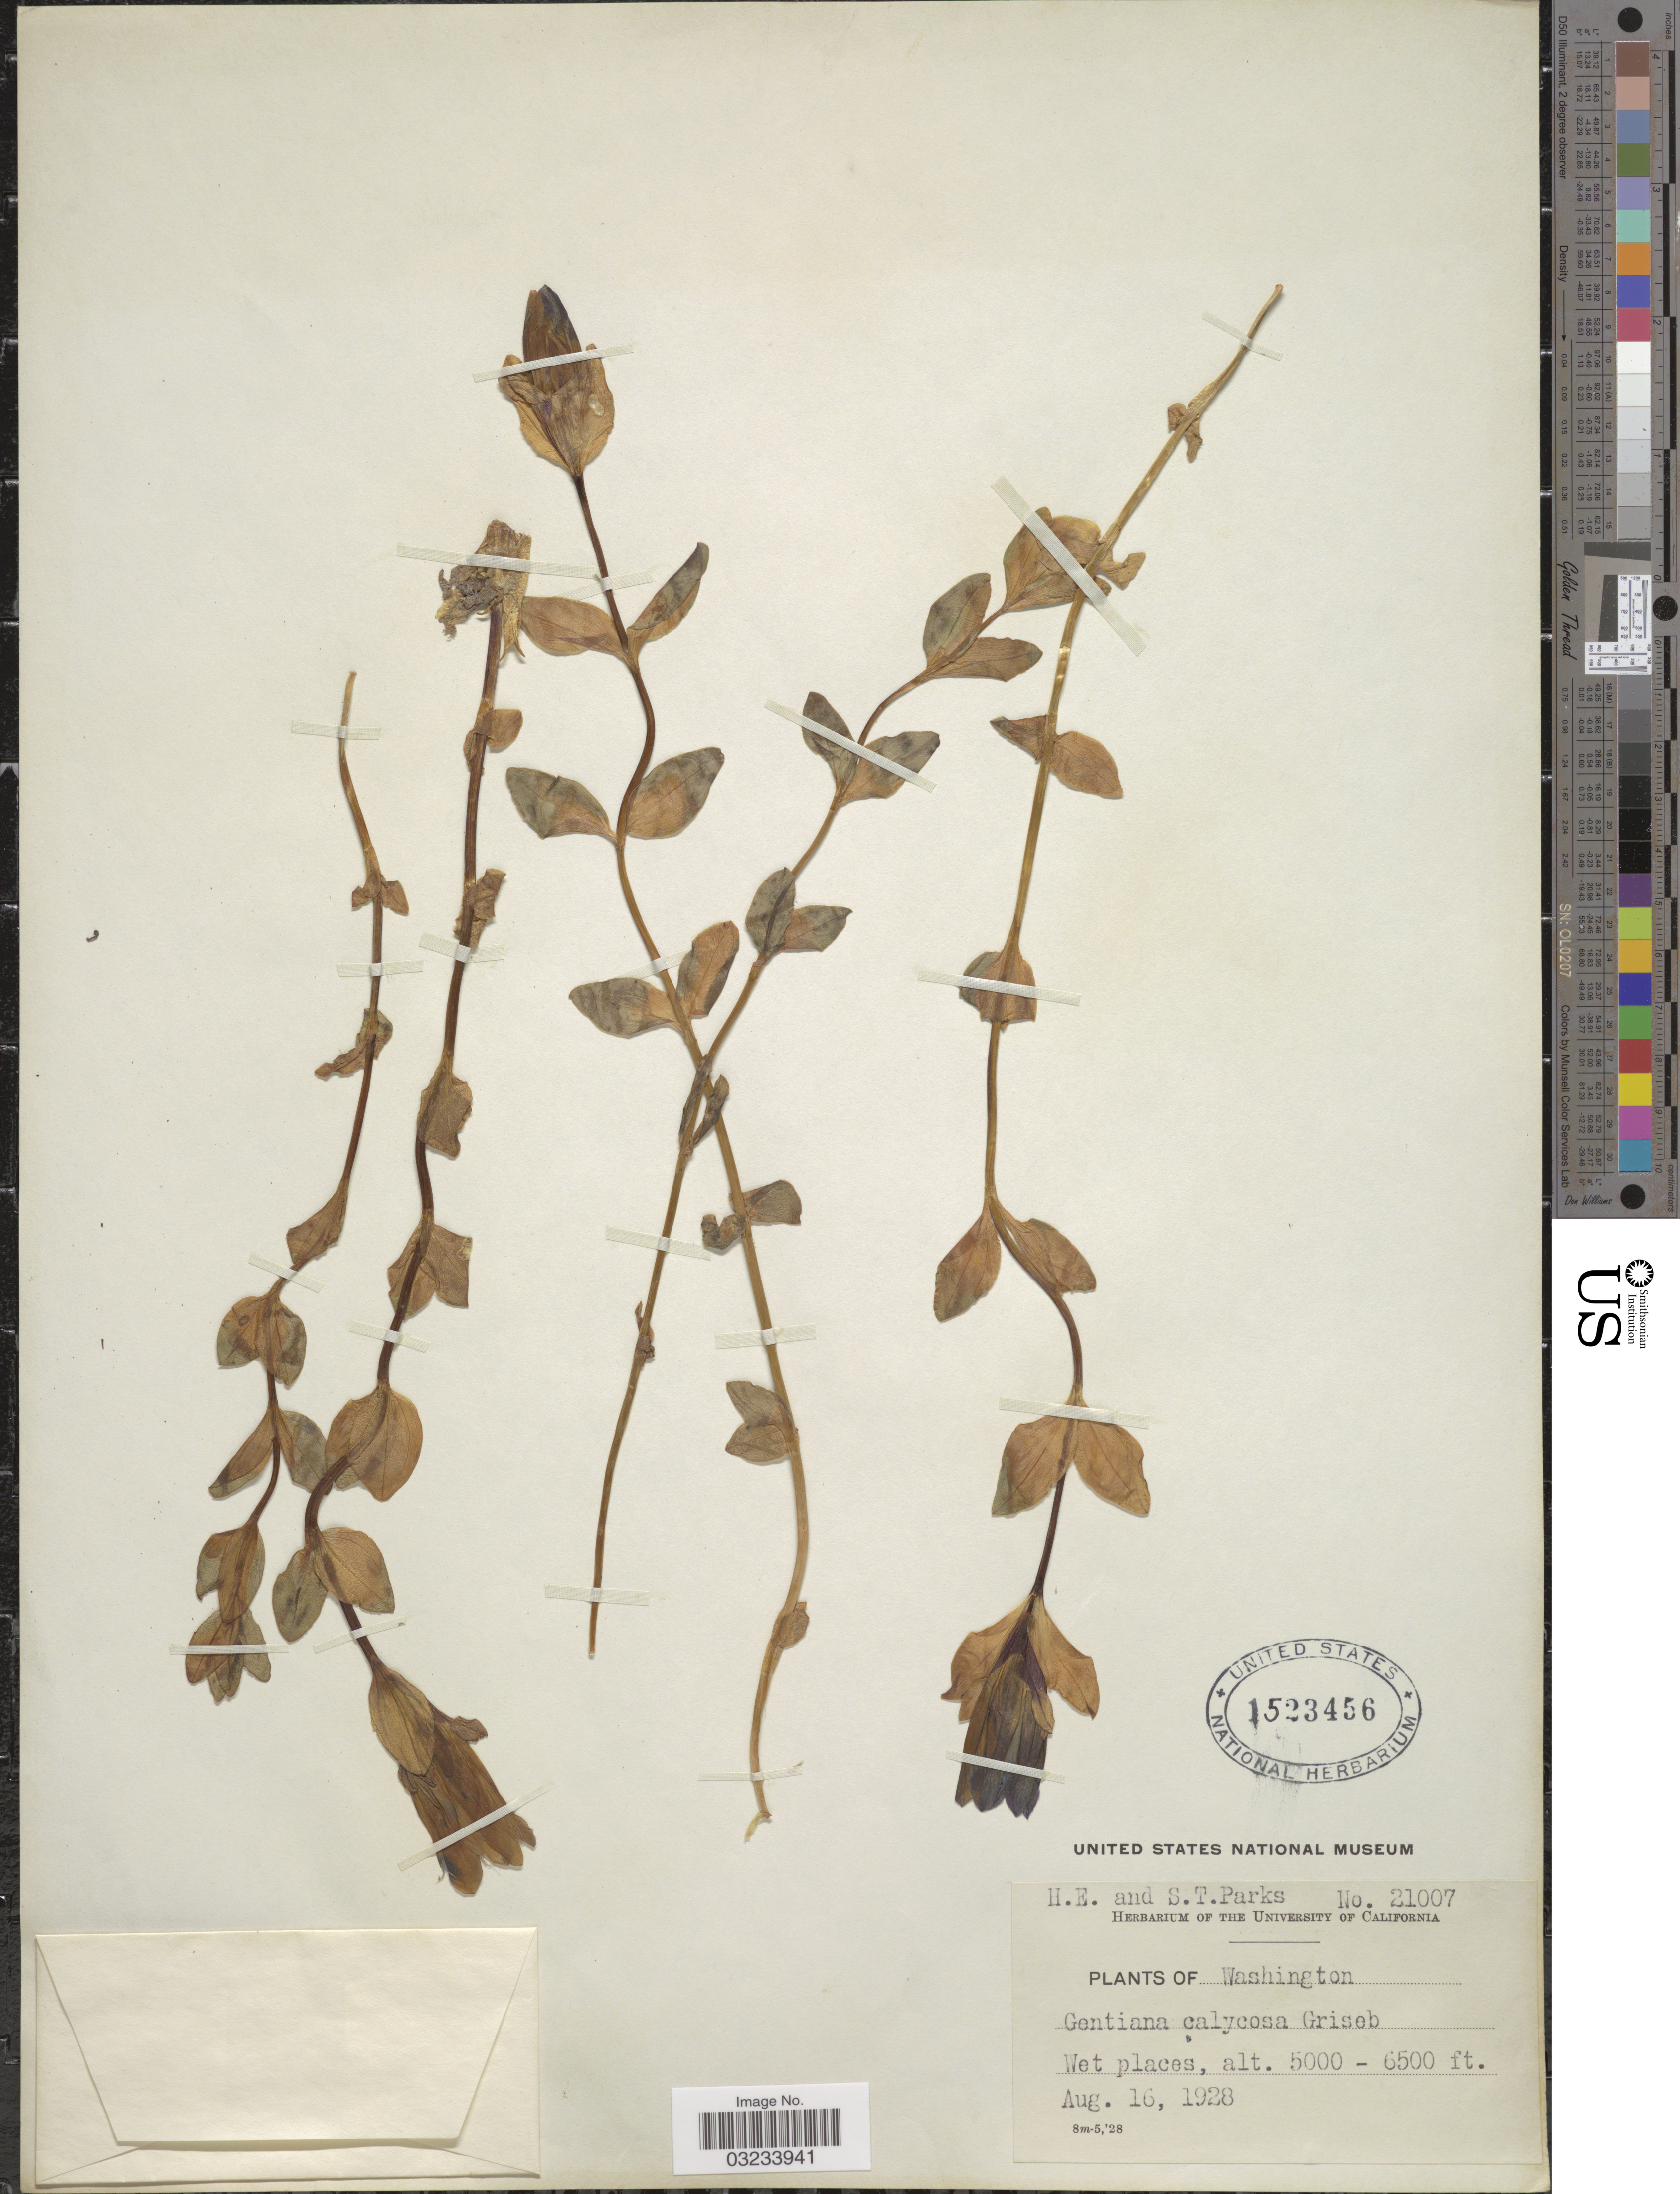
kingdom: Plantae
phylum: Tracheophyta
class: Magnoliopsida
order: Gentianales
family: Gentianaceae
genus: Gentiana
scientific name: Gentiana calycosa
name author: Griseb.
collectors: H. E. Parks & S. Parks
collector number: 21007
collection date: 1928-08-16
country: United States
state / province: Washington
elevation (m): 1524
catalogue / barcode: US 1523456